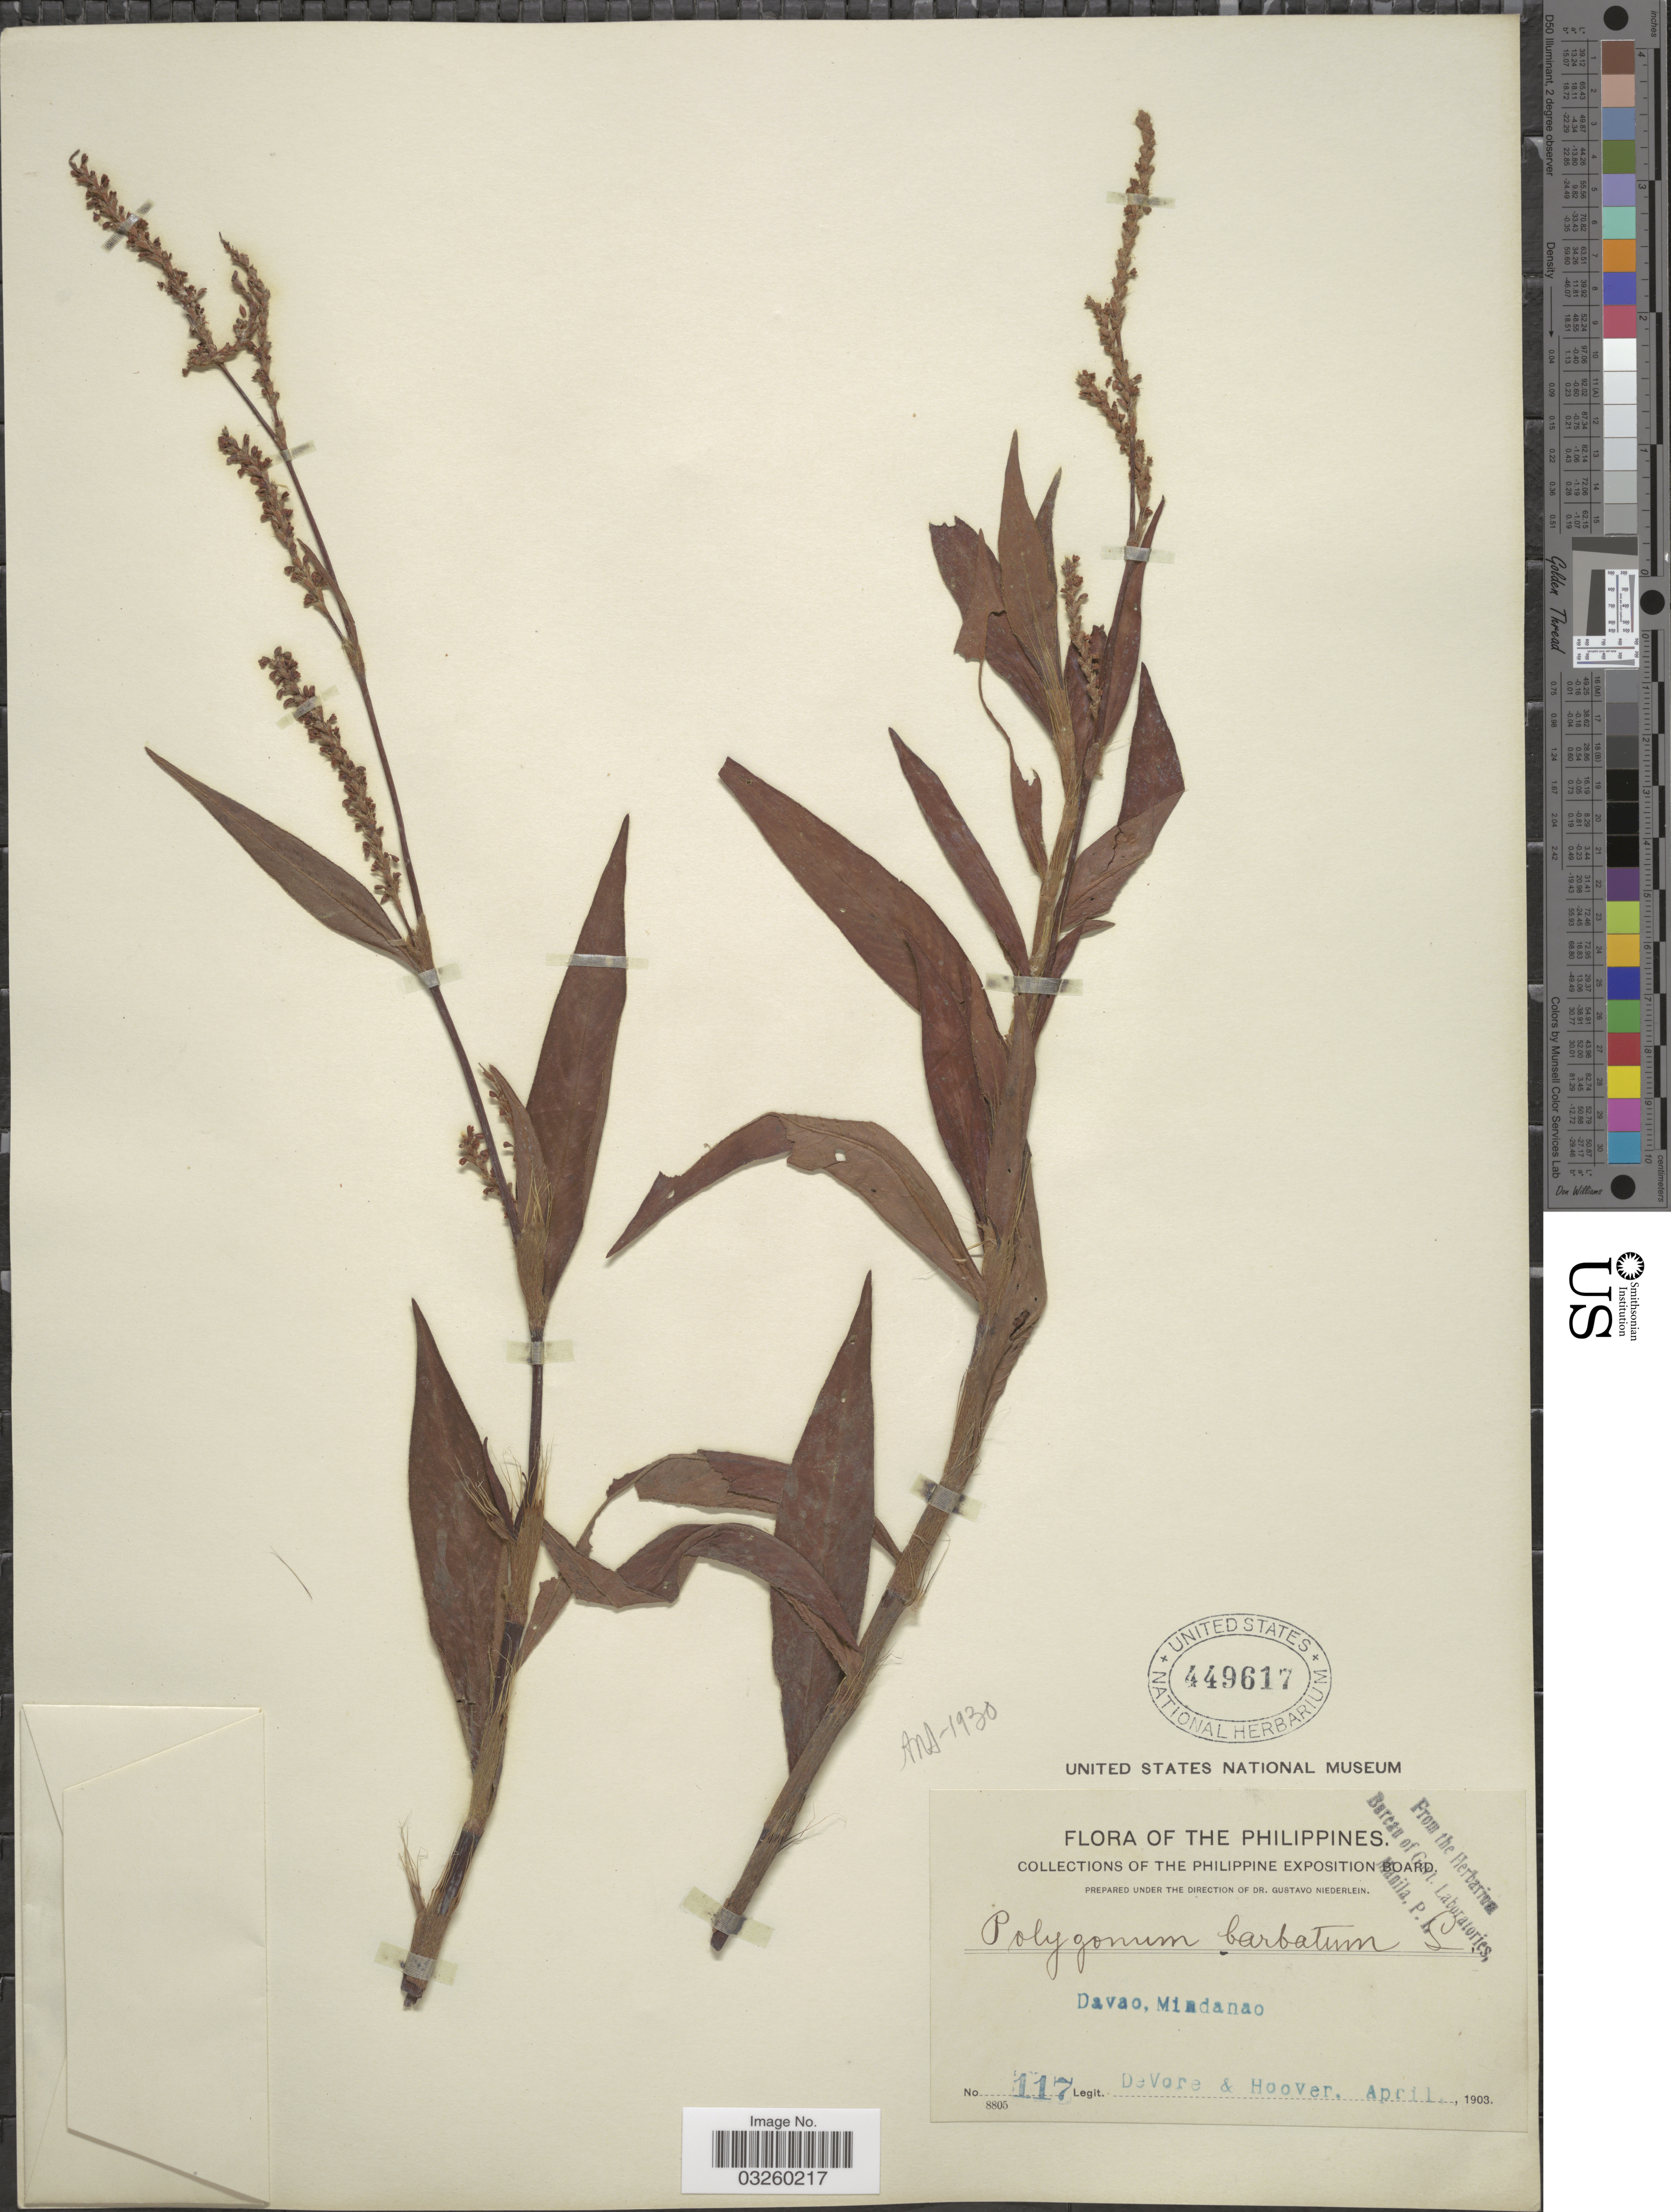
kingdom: Plantae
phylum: Tracheophyta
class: Magnoliopsida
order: Caryophyllales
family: Polygonaceae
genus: Polygonum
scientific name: Polygonum barbatum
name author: L.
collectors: -. DeVore & -- Hoover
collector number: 117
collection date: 1903-04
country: Philippines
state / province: Davao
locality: Mindanao.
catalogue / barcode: US 449617